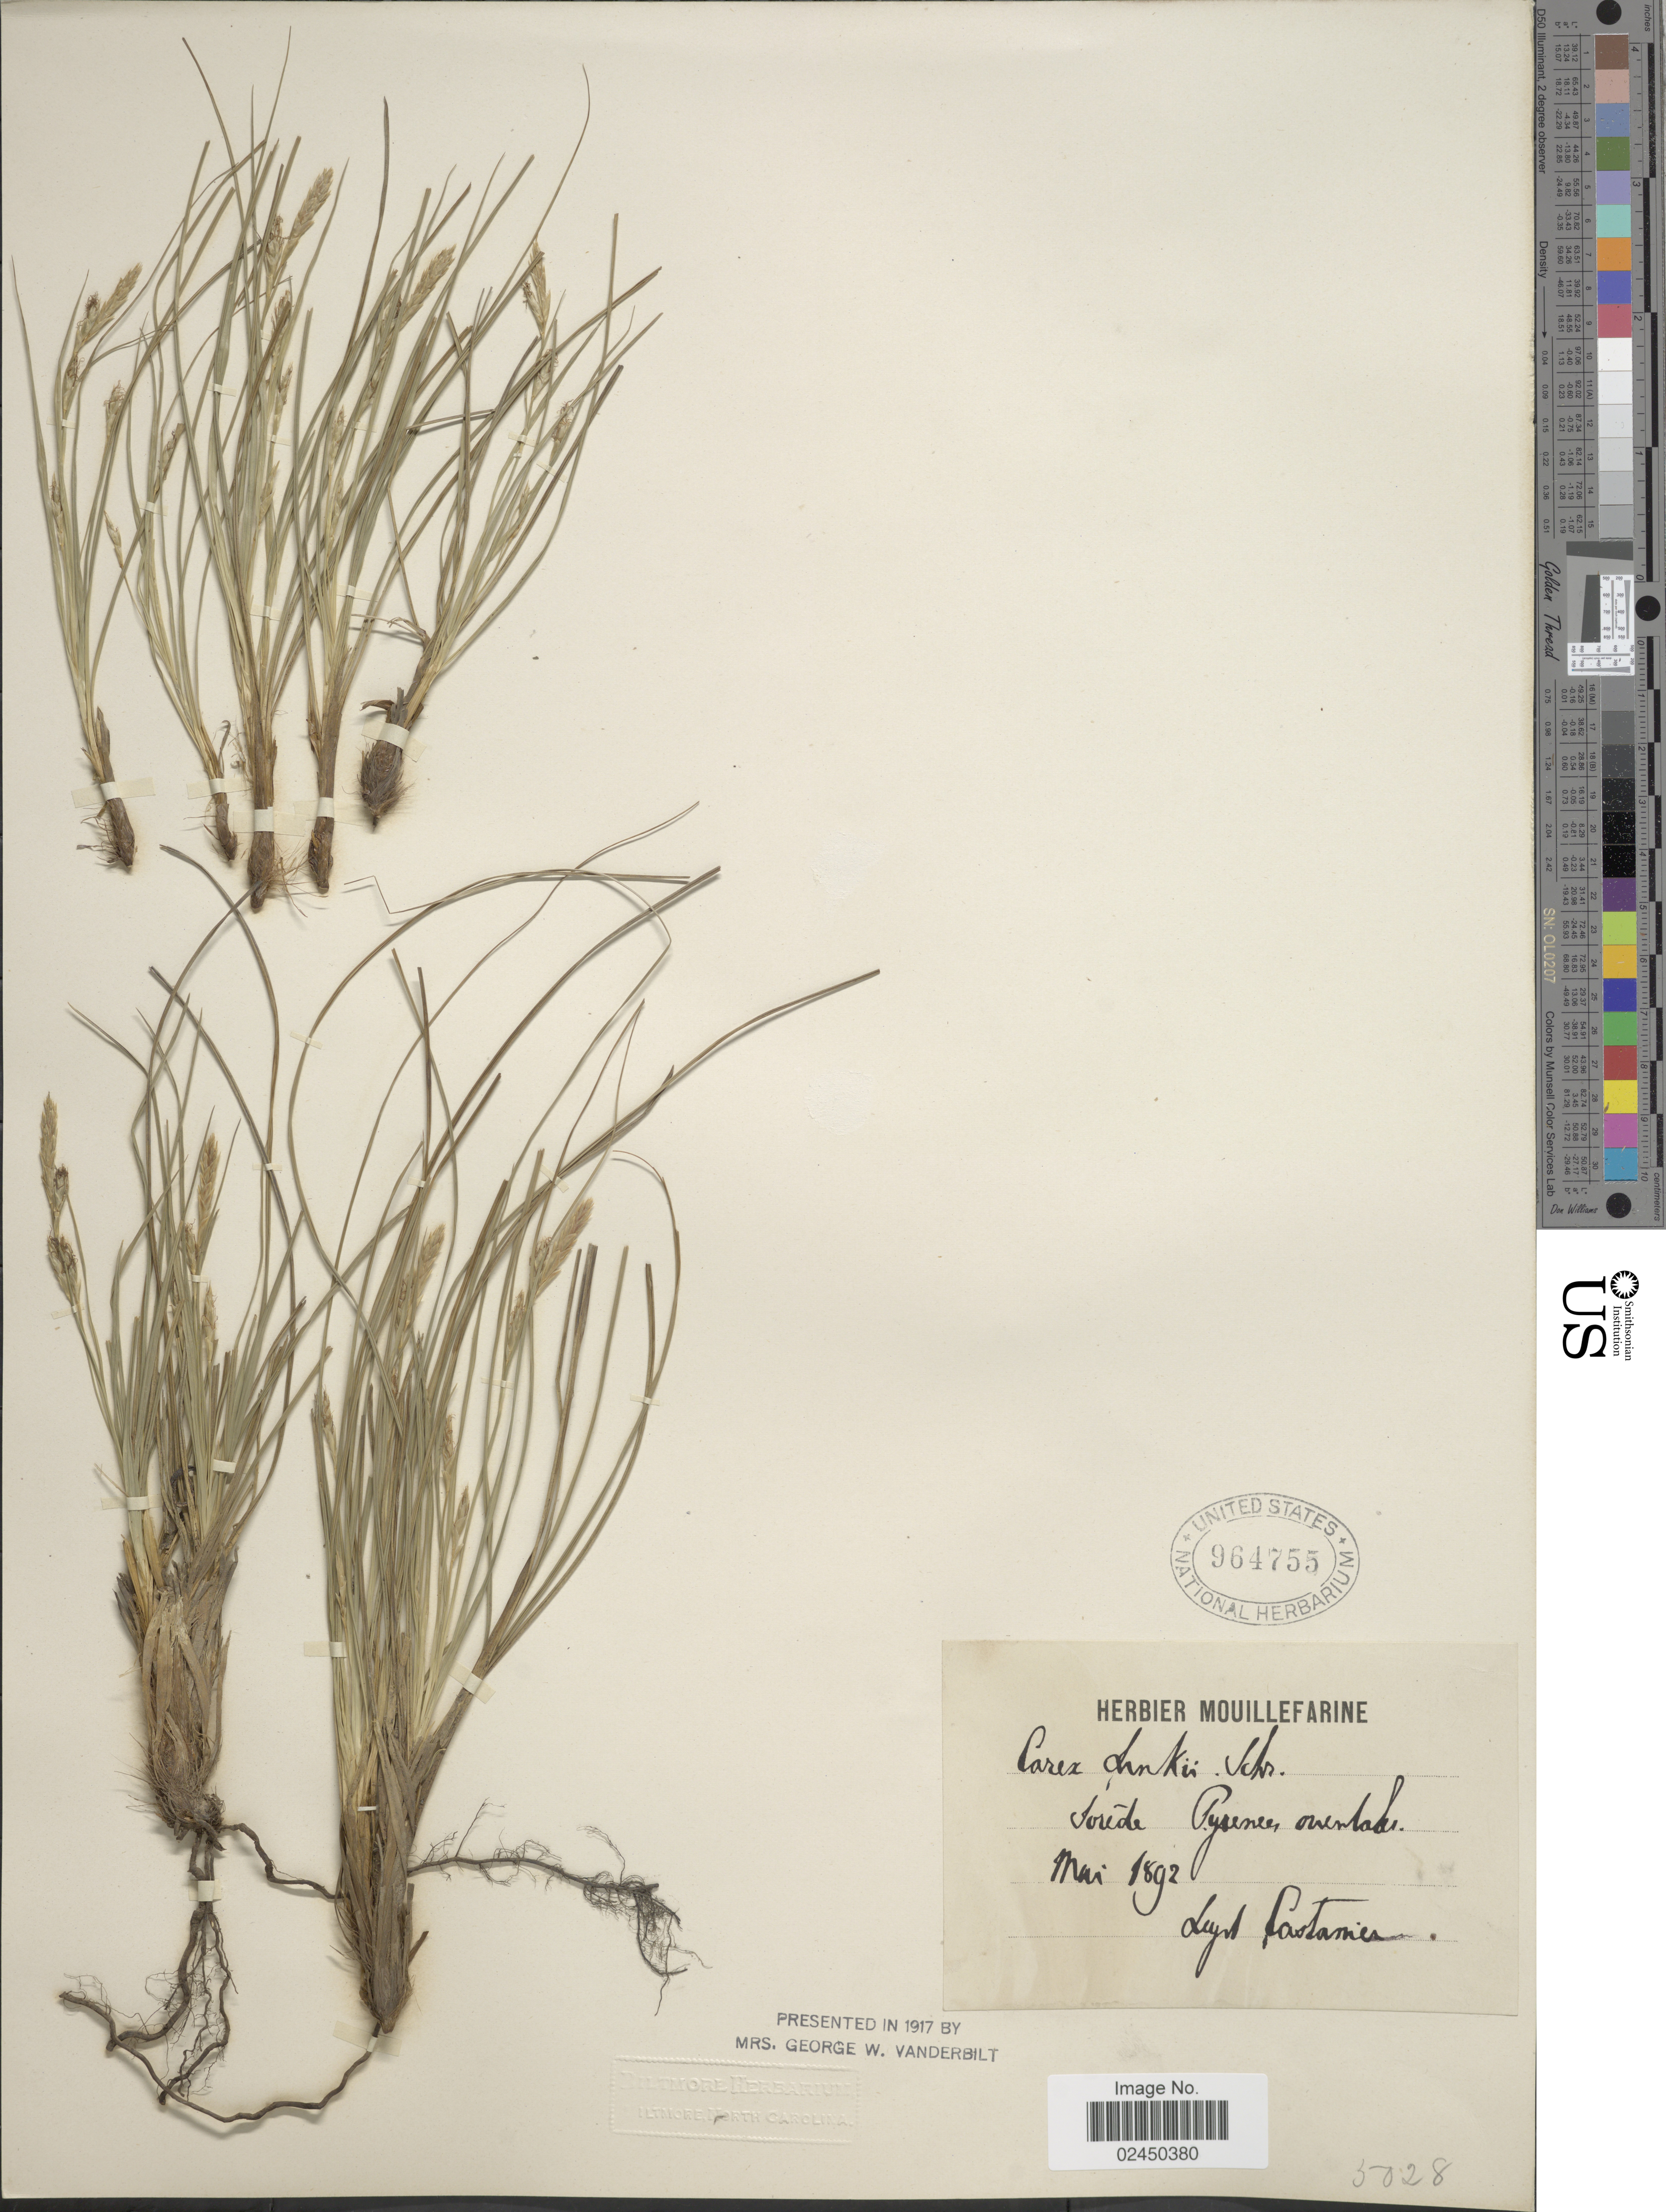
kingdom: Plantae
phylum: Tracheophyta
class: Liliopsida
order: Poales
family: Cyperaceae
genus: Carex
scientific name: Carex distachya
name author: Desf.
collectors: Castanier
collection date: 1892-03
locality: Sorete Pyrenees orientalis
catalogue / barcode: US 964755